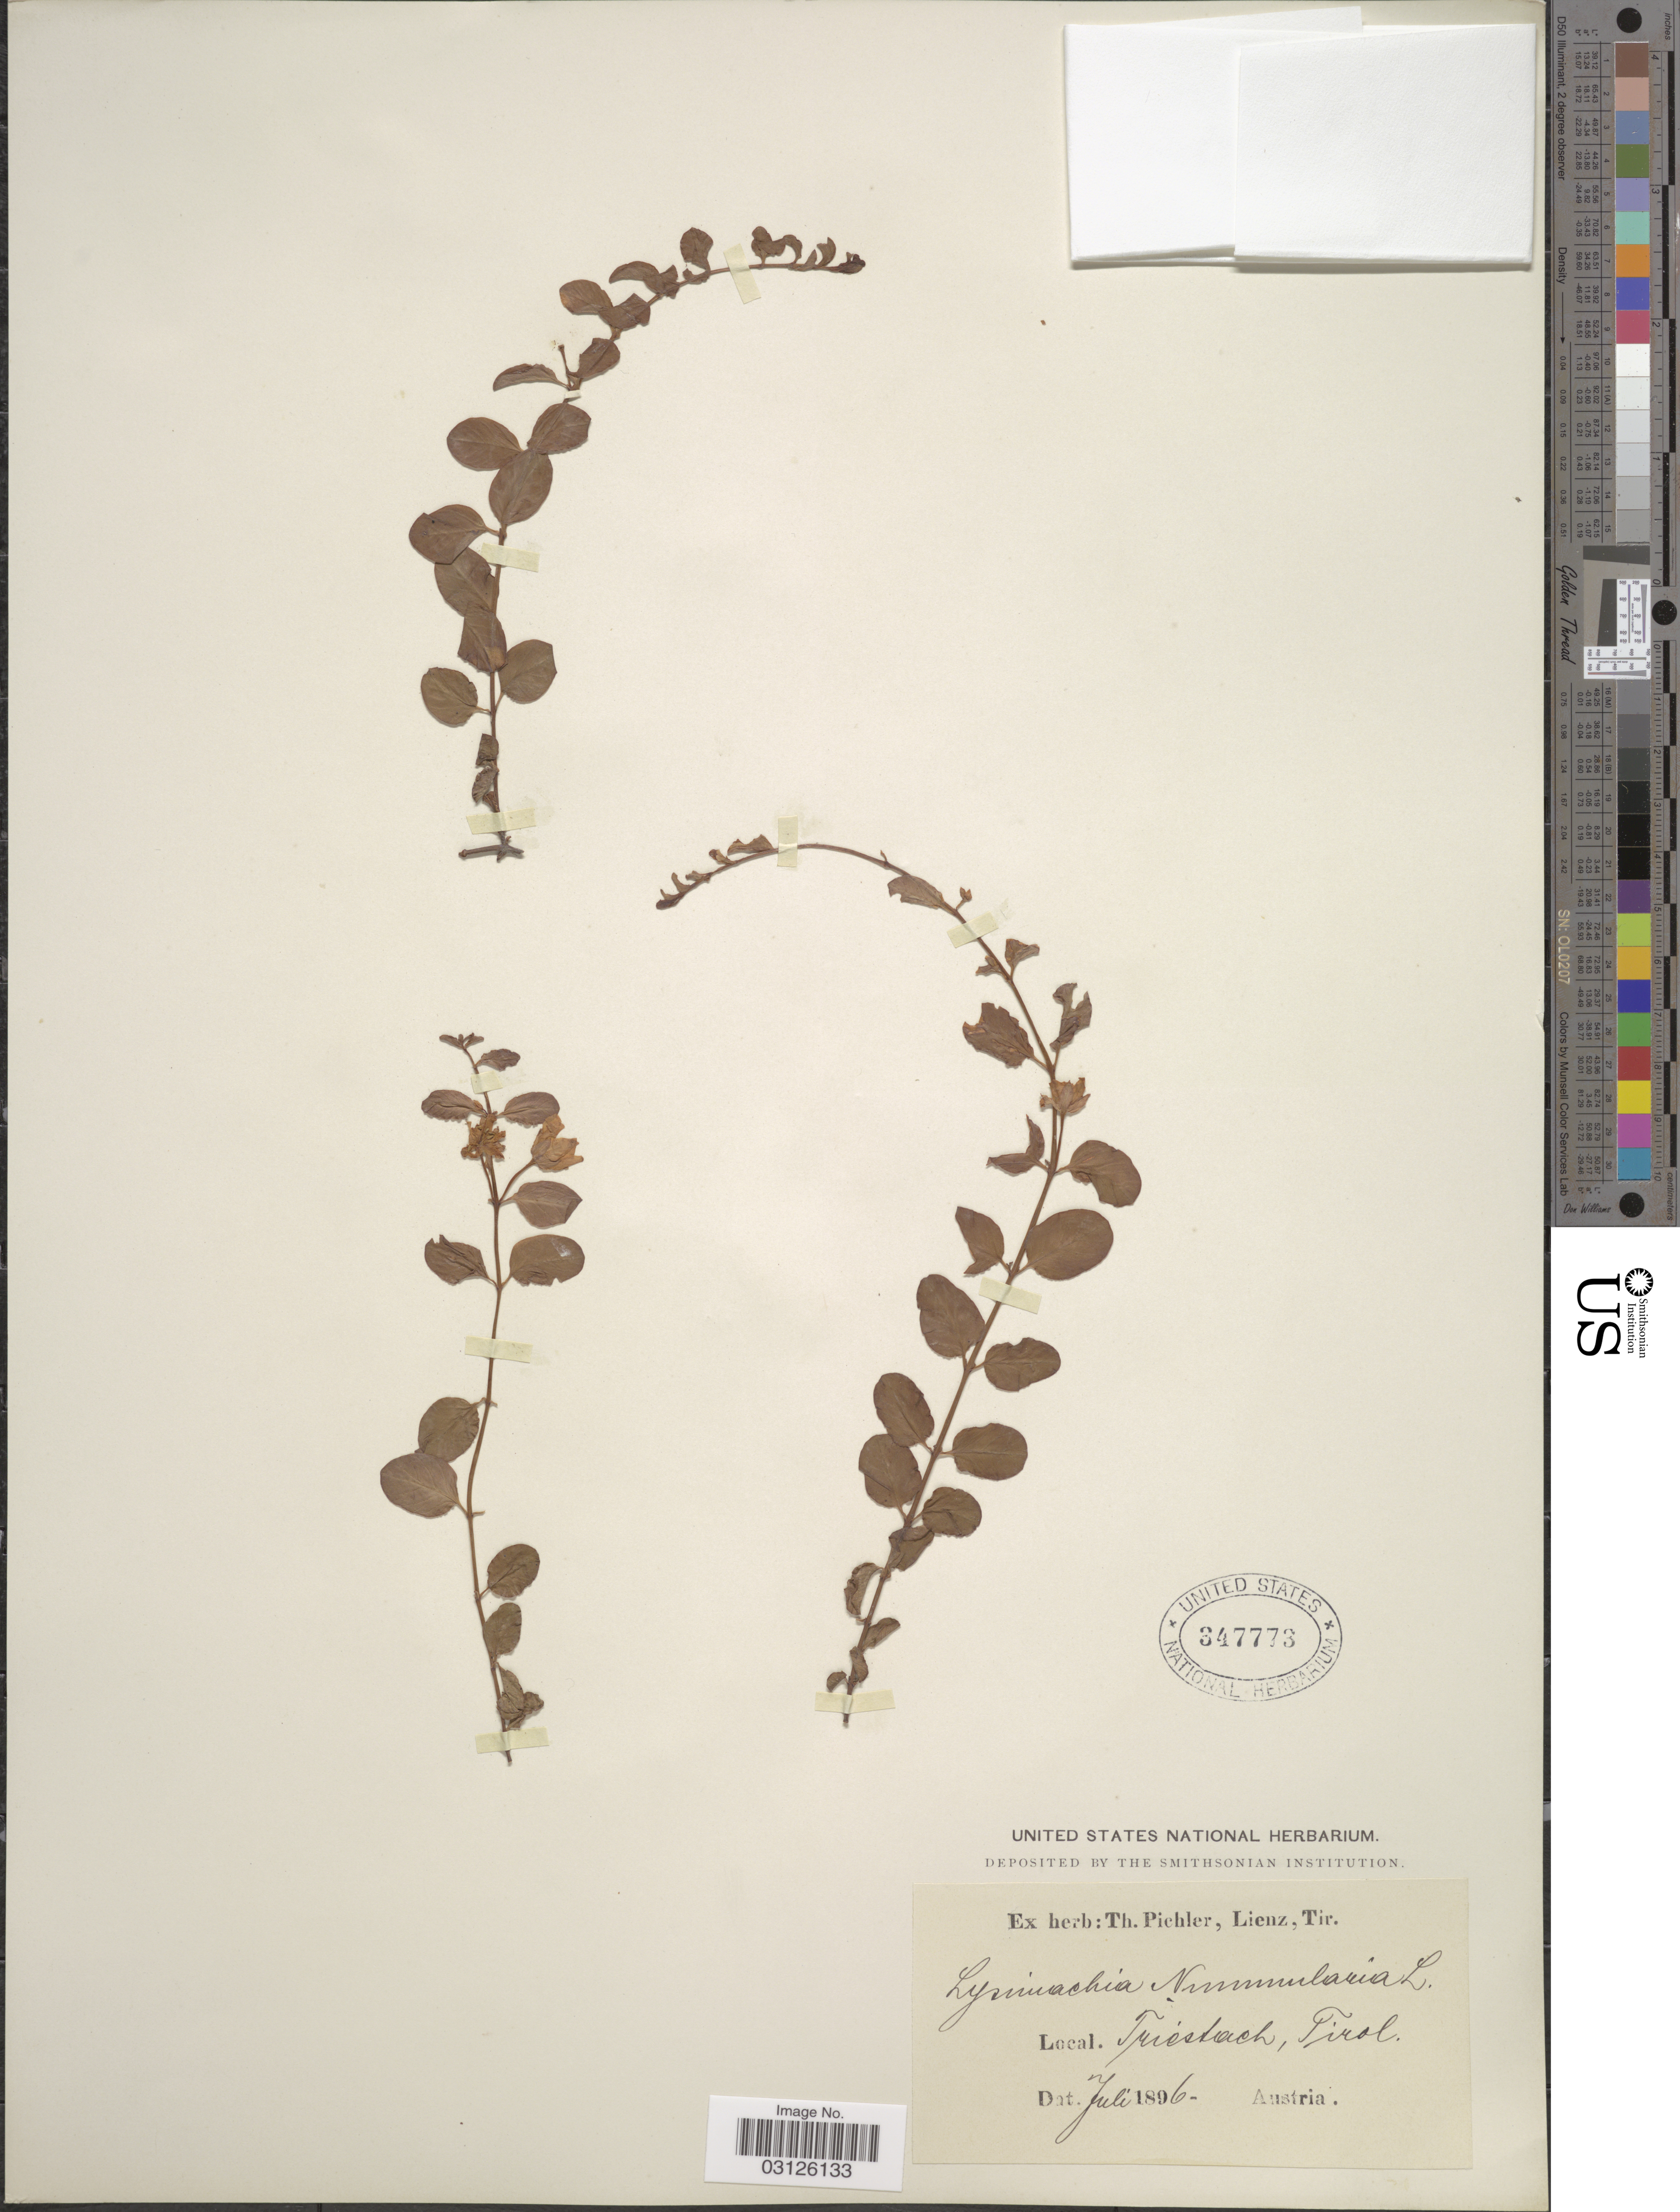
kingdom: Plantae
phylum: Tracheophyta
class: Magnoliopsida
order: Ericales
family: Primulaceae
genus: Lysimachia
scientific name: Lysimachia nummularia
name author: L.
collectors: T. Pichler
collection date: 1896-07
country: Austria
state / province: Tirol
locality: Triestach.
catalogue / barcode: US 347773